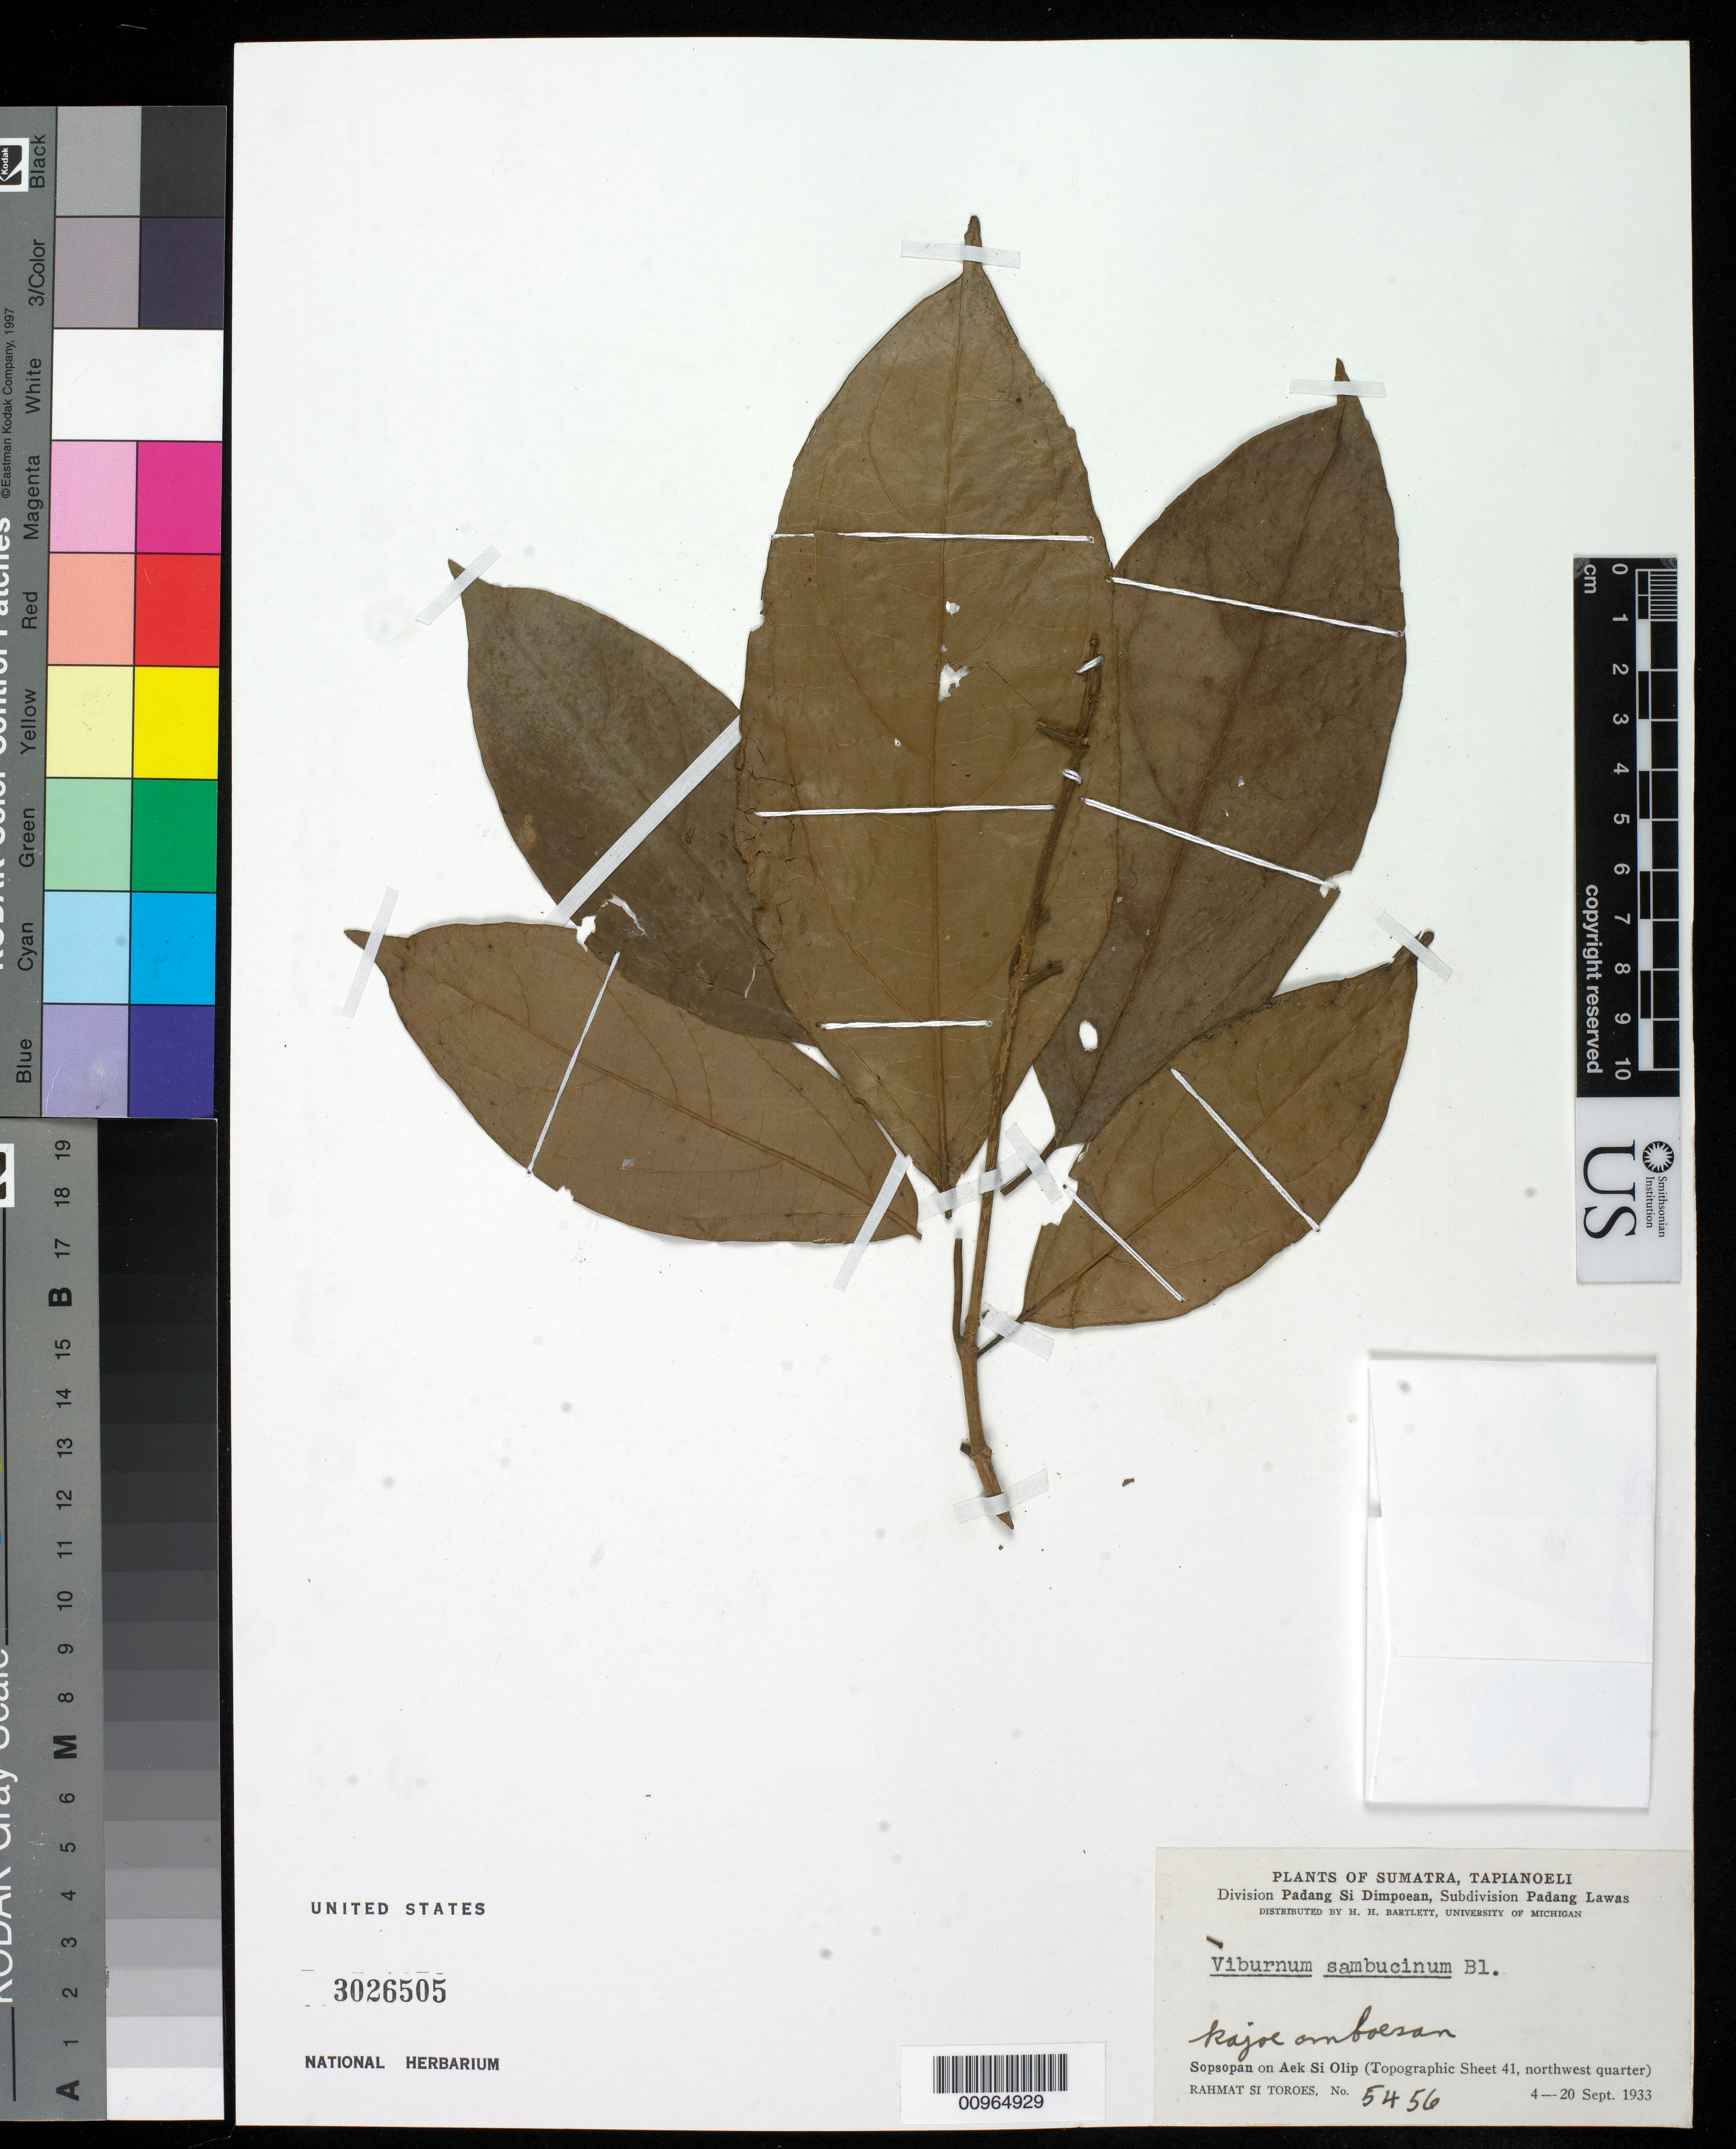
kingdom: Plantae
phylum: Tracheophyta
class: Magnoliopsida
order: Dipsacales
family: Viburnaceae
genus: Viburnum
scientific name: Viburnum sambucinum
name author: Reinw. ex Blume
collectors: Rahmat Si Boeea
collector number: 5456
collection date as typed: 04 Sep 1933 to 20 Sep 1933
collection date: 1933-09-04/1933-09-20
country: Indonesia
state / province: Sumatra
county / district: North Sumatra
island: Sumatra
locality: Sopsopan on Aek Si Olip (Topographic Sheet 41, Northwest quarter)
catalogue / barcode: US 3026505